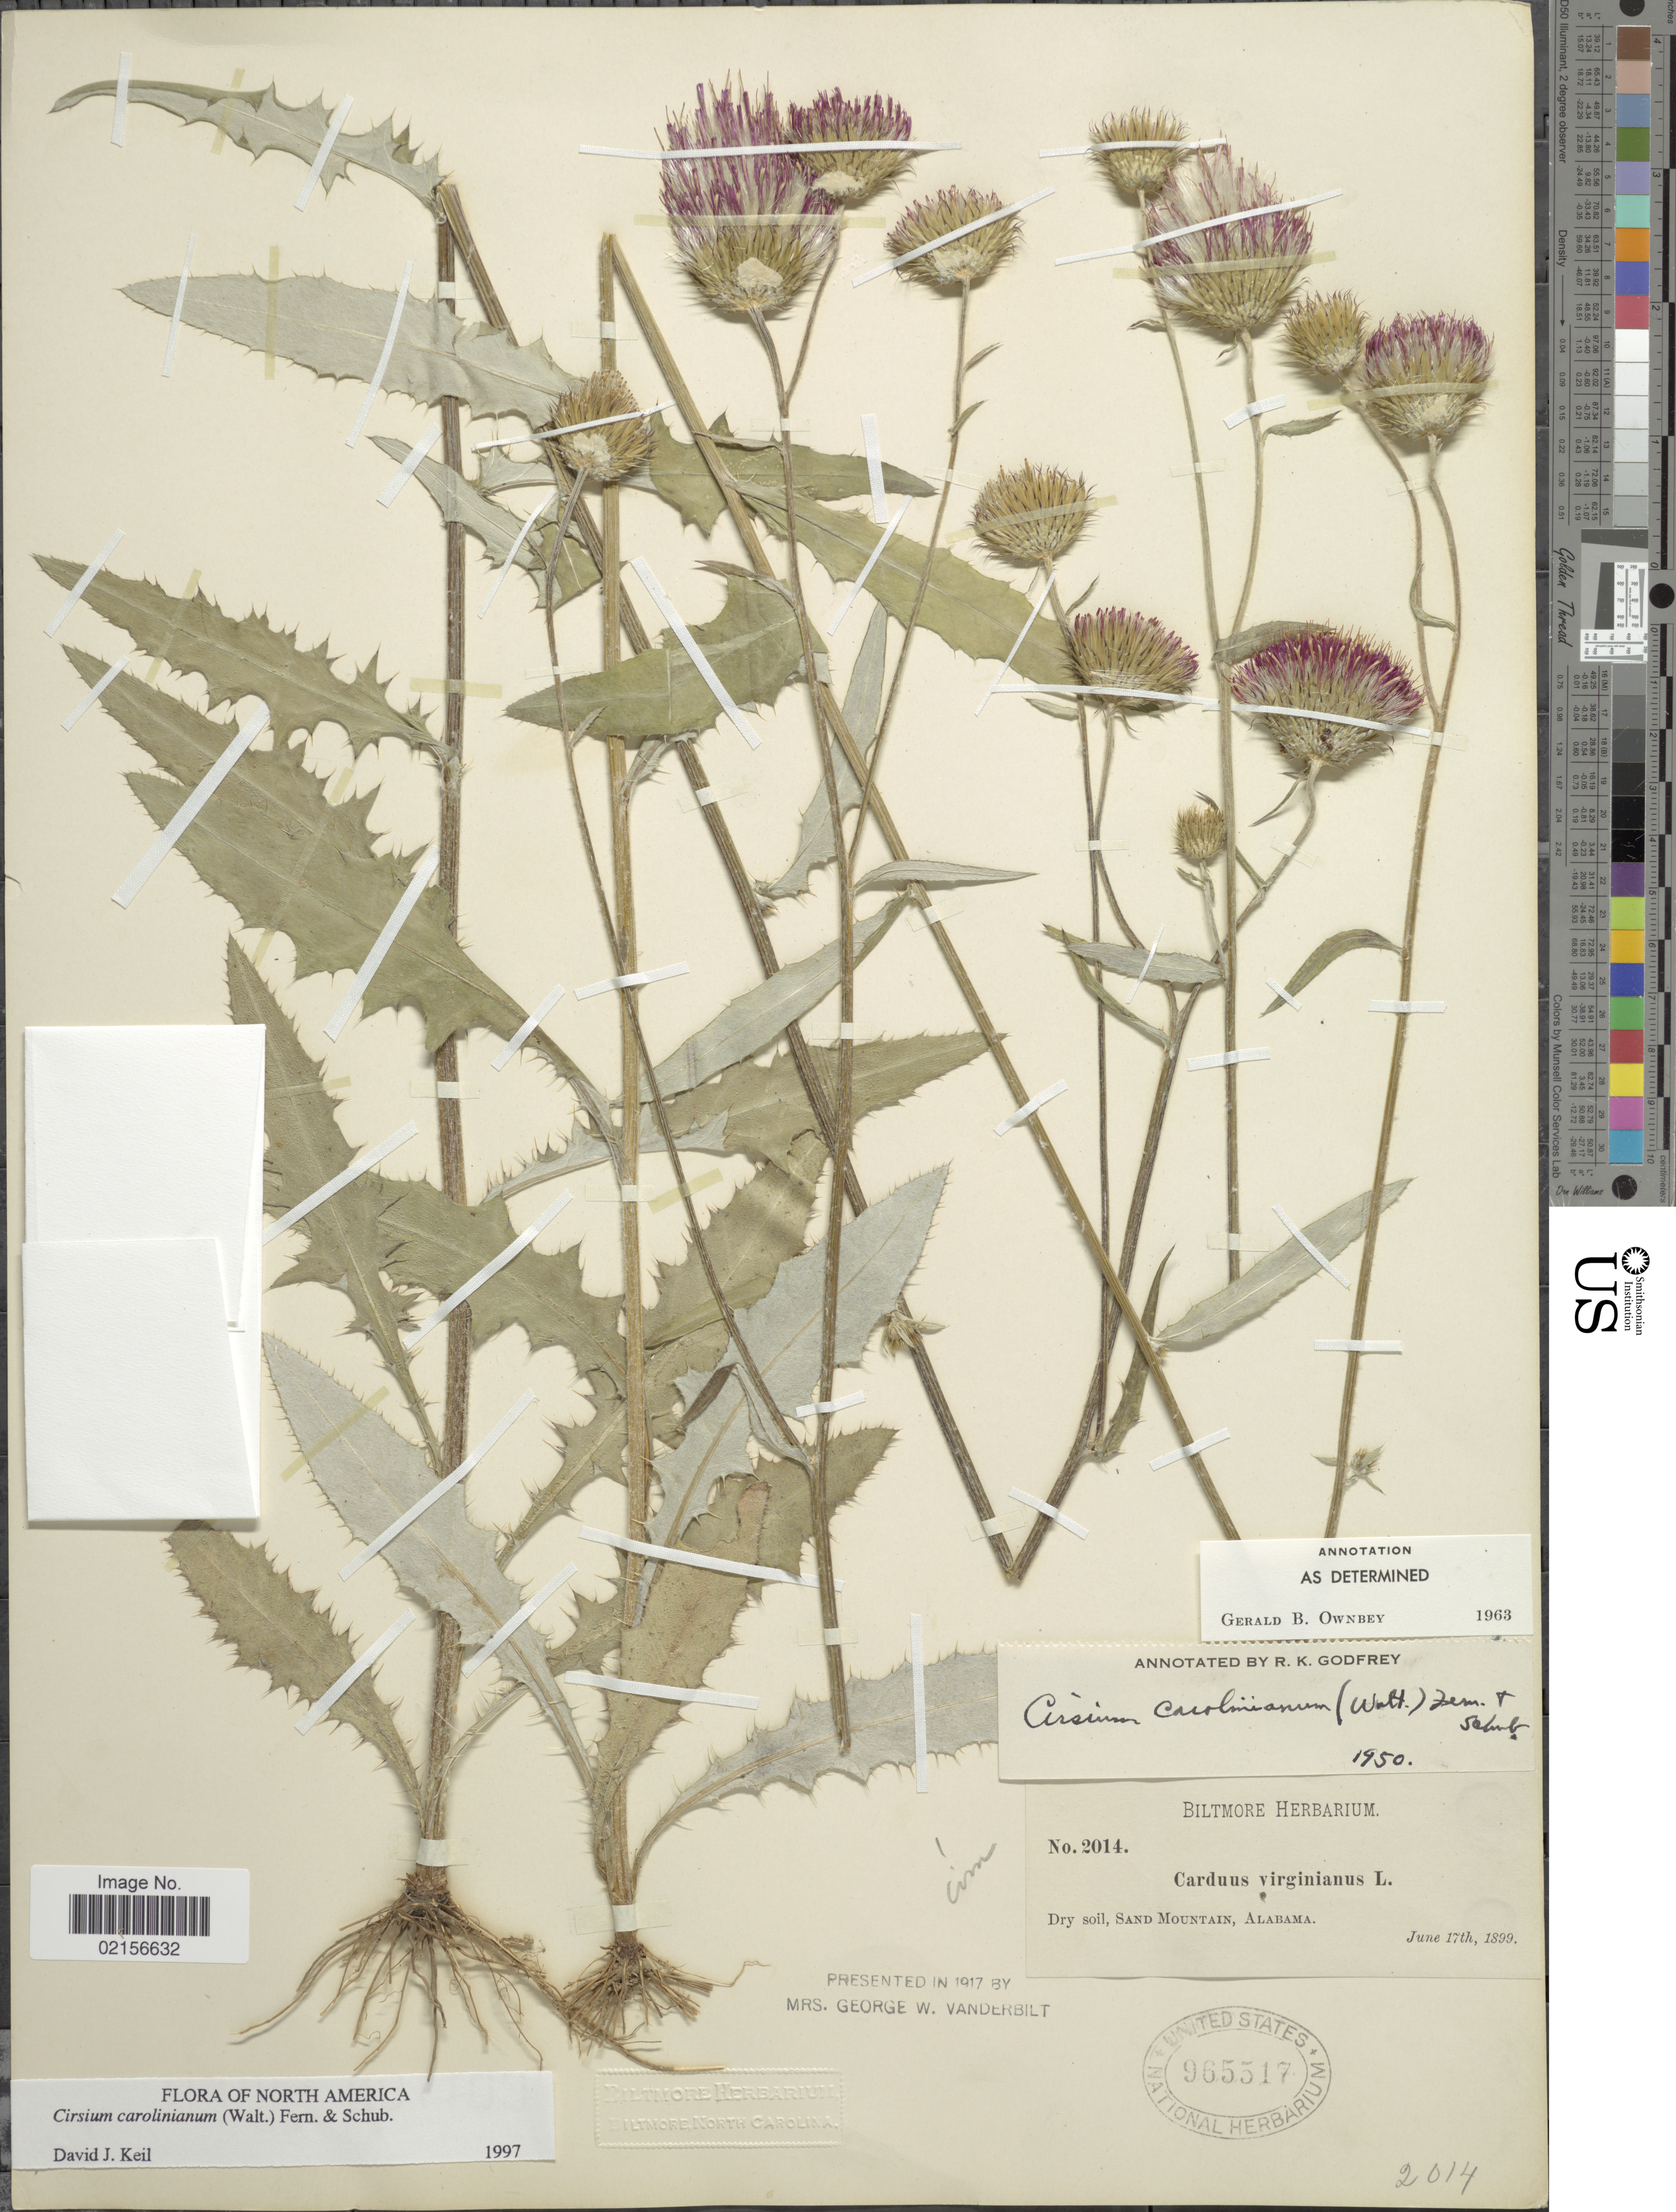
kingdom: Plantae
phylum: Tracheophyta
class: Magnoliopsida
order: Asterales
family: Asteraceae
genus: Cirsium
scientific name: Cirsium carolinianum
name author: (Walter) Fernald & Schub.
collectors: ex herb. Biltmore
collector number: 2014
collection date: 1899-06-17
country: United States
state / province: Alabama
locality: Dry soil, San Mountain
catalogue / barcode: US 965517